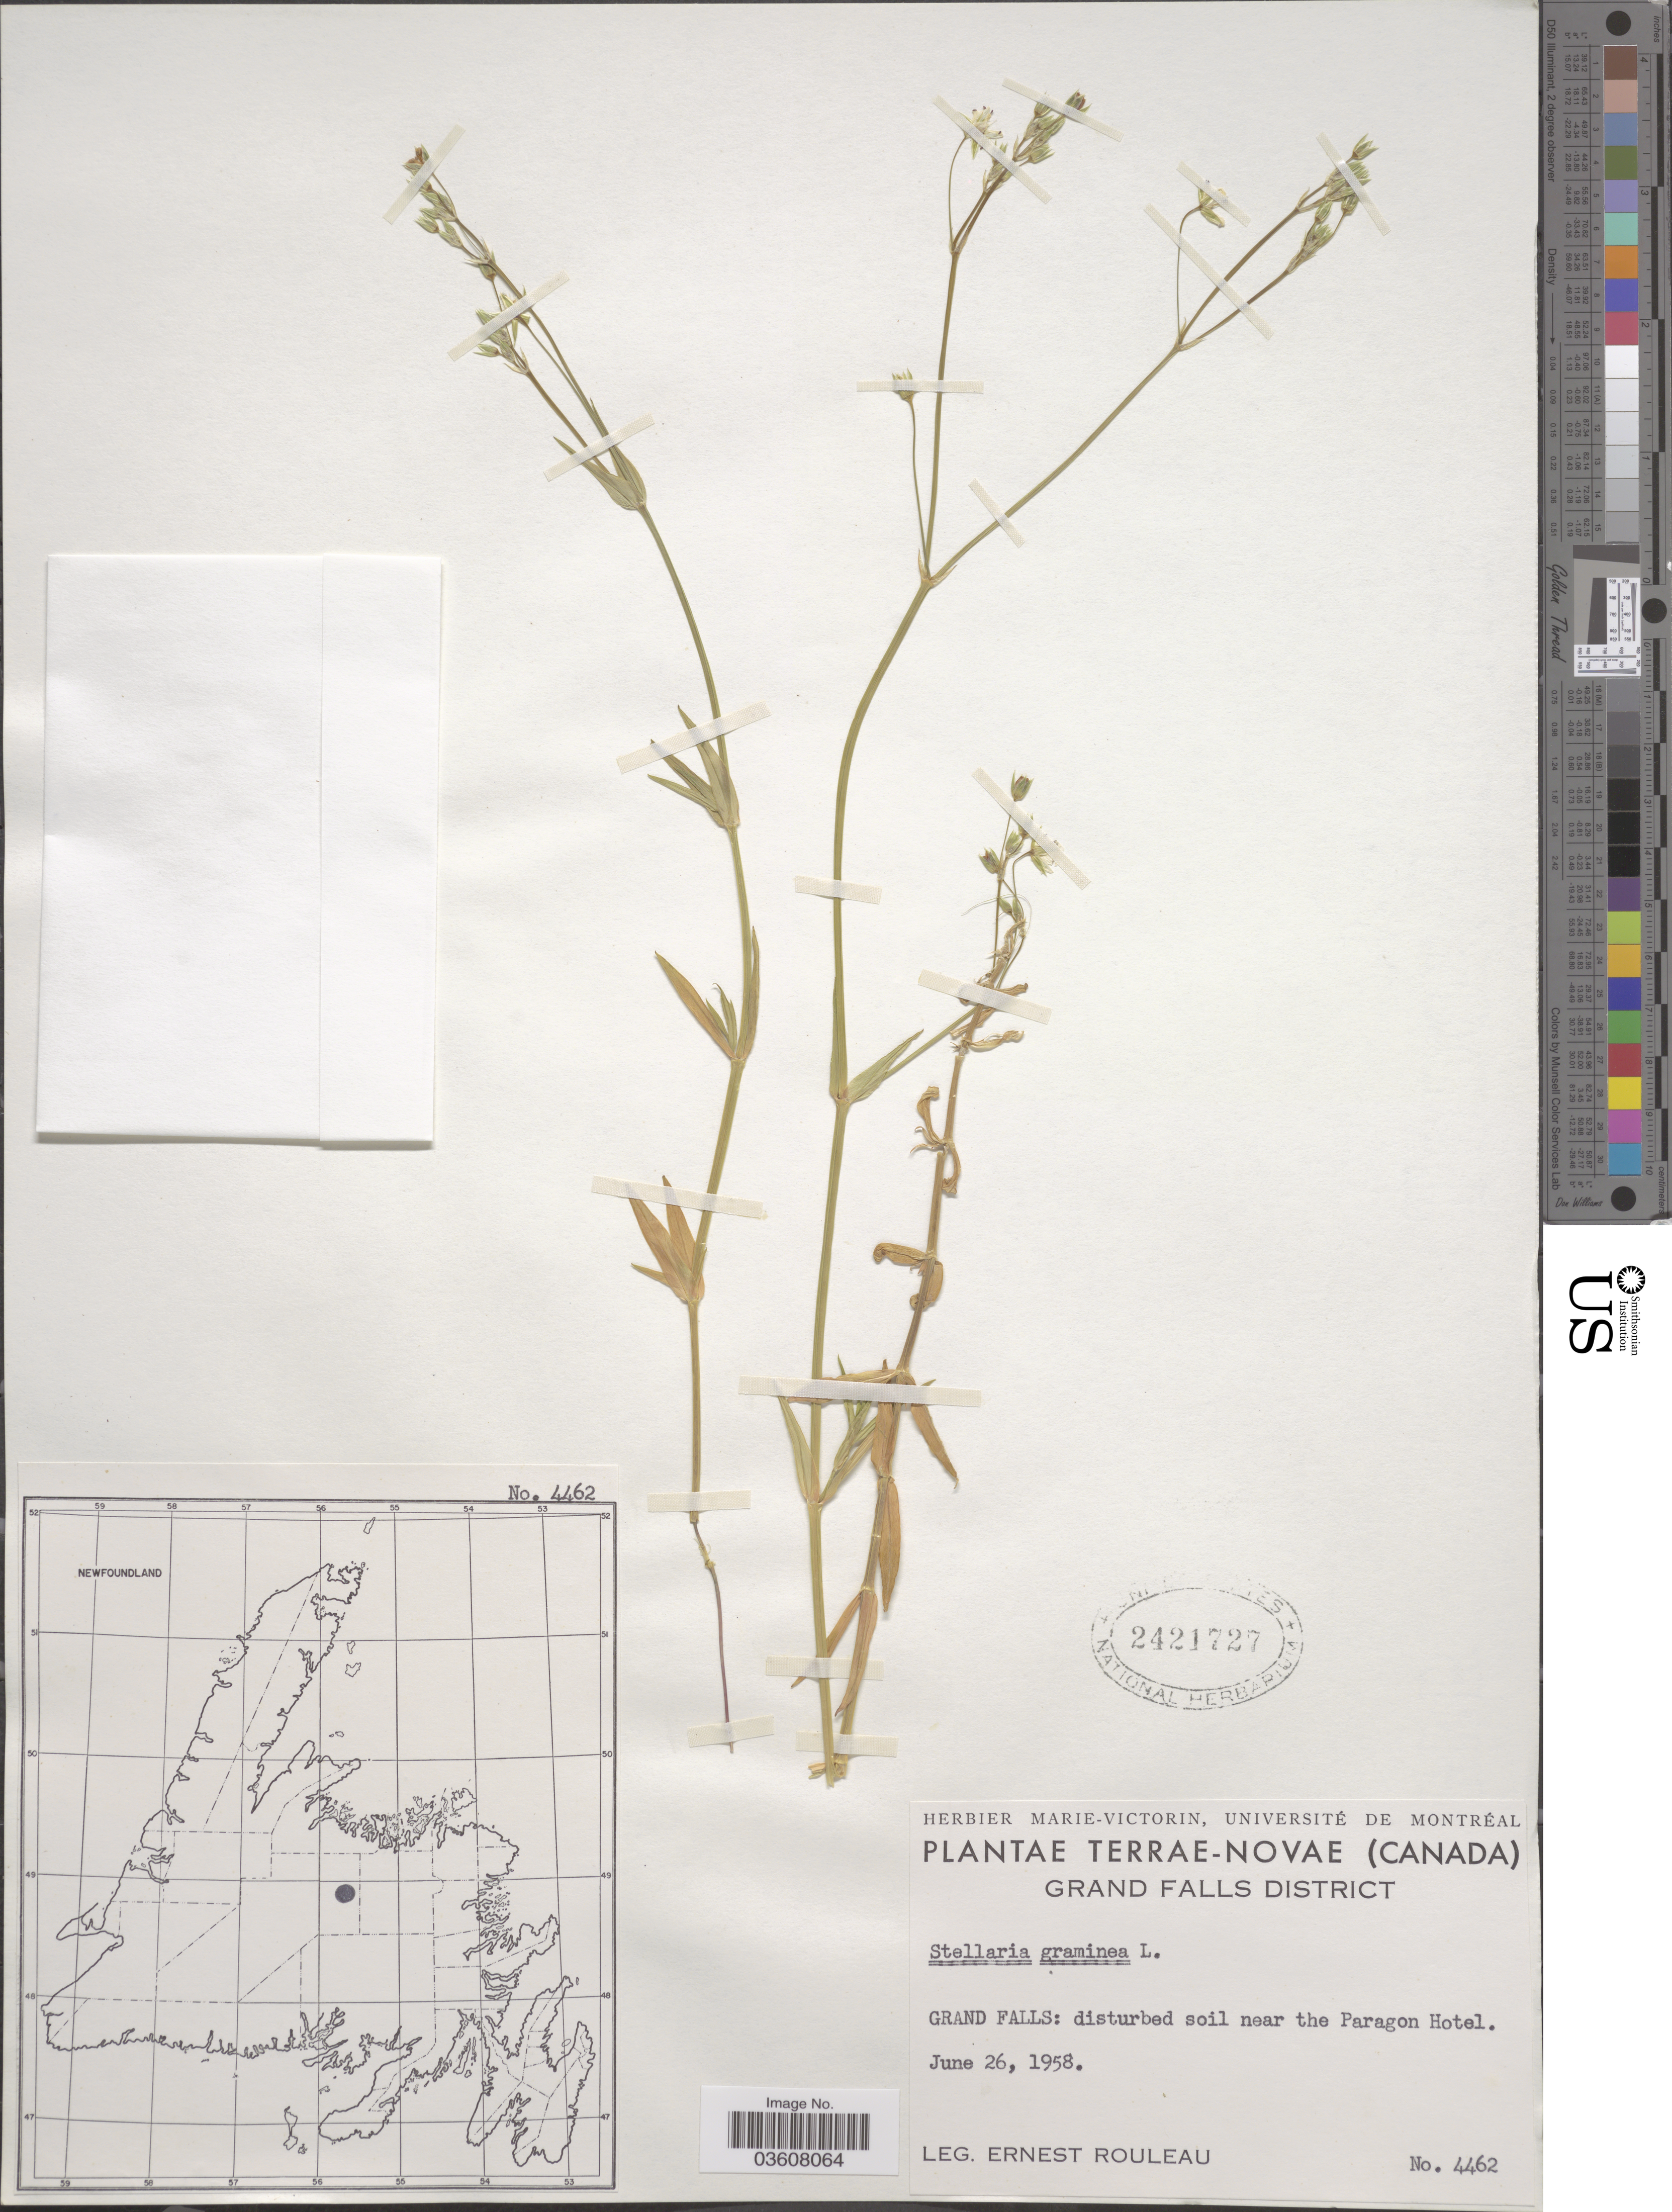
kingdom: Plantae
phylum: Tracheophyta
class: Magnoliopsida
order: Caryophyllales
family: Caryophyllaceae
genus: Stellaria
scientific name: Stellaria graminea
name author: L.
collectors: E. Rouleau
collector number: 4462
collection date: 1958-06-26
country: Canada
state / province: Newfoundland and Labrador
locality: Terrae-Novae. Grand Falls District. Grand Falls: near the Paragon Hotel.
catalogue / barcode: US 2421727